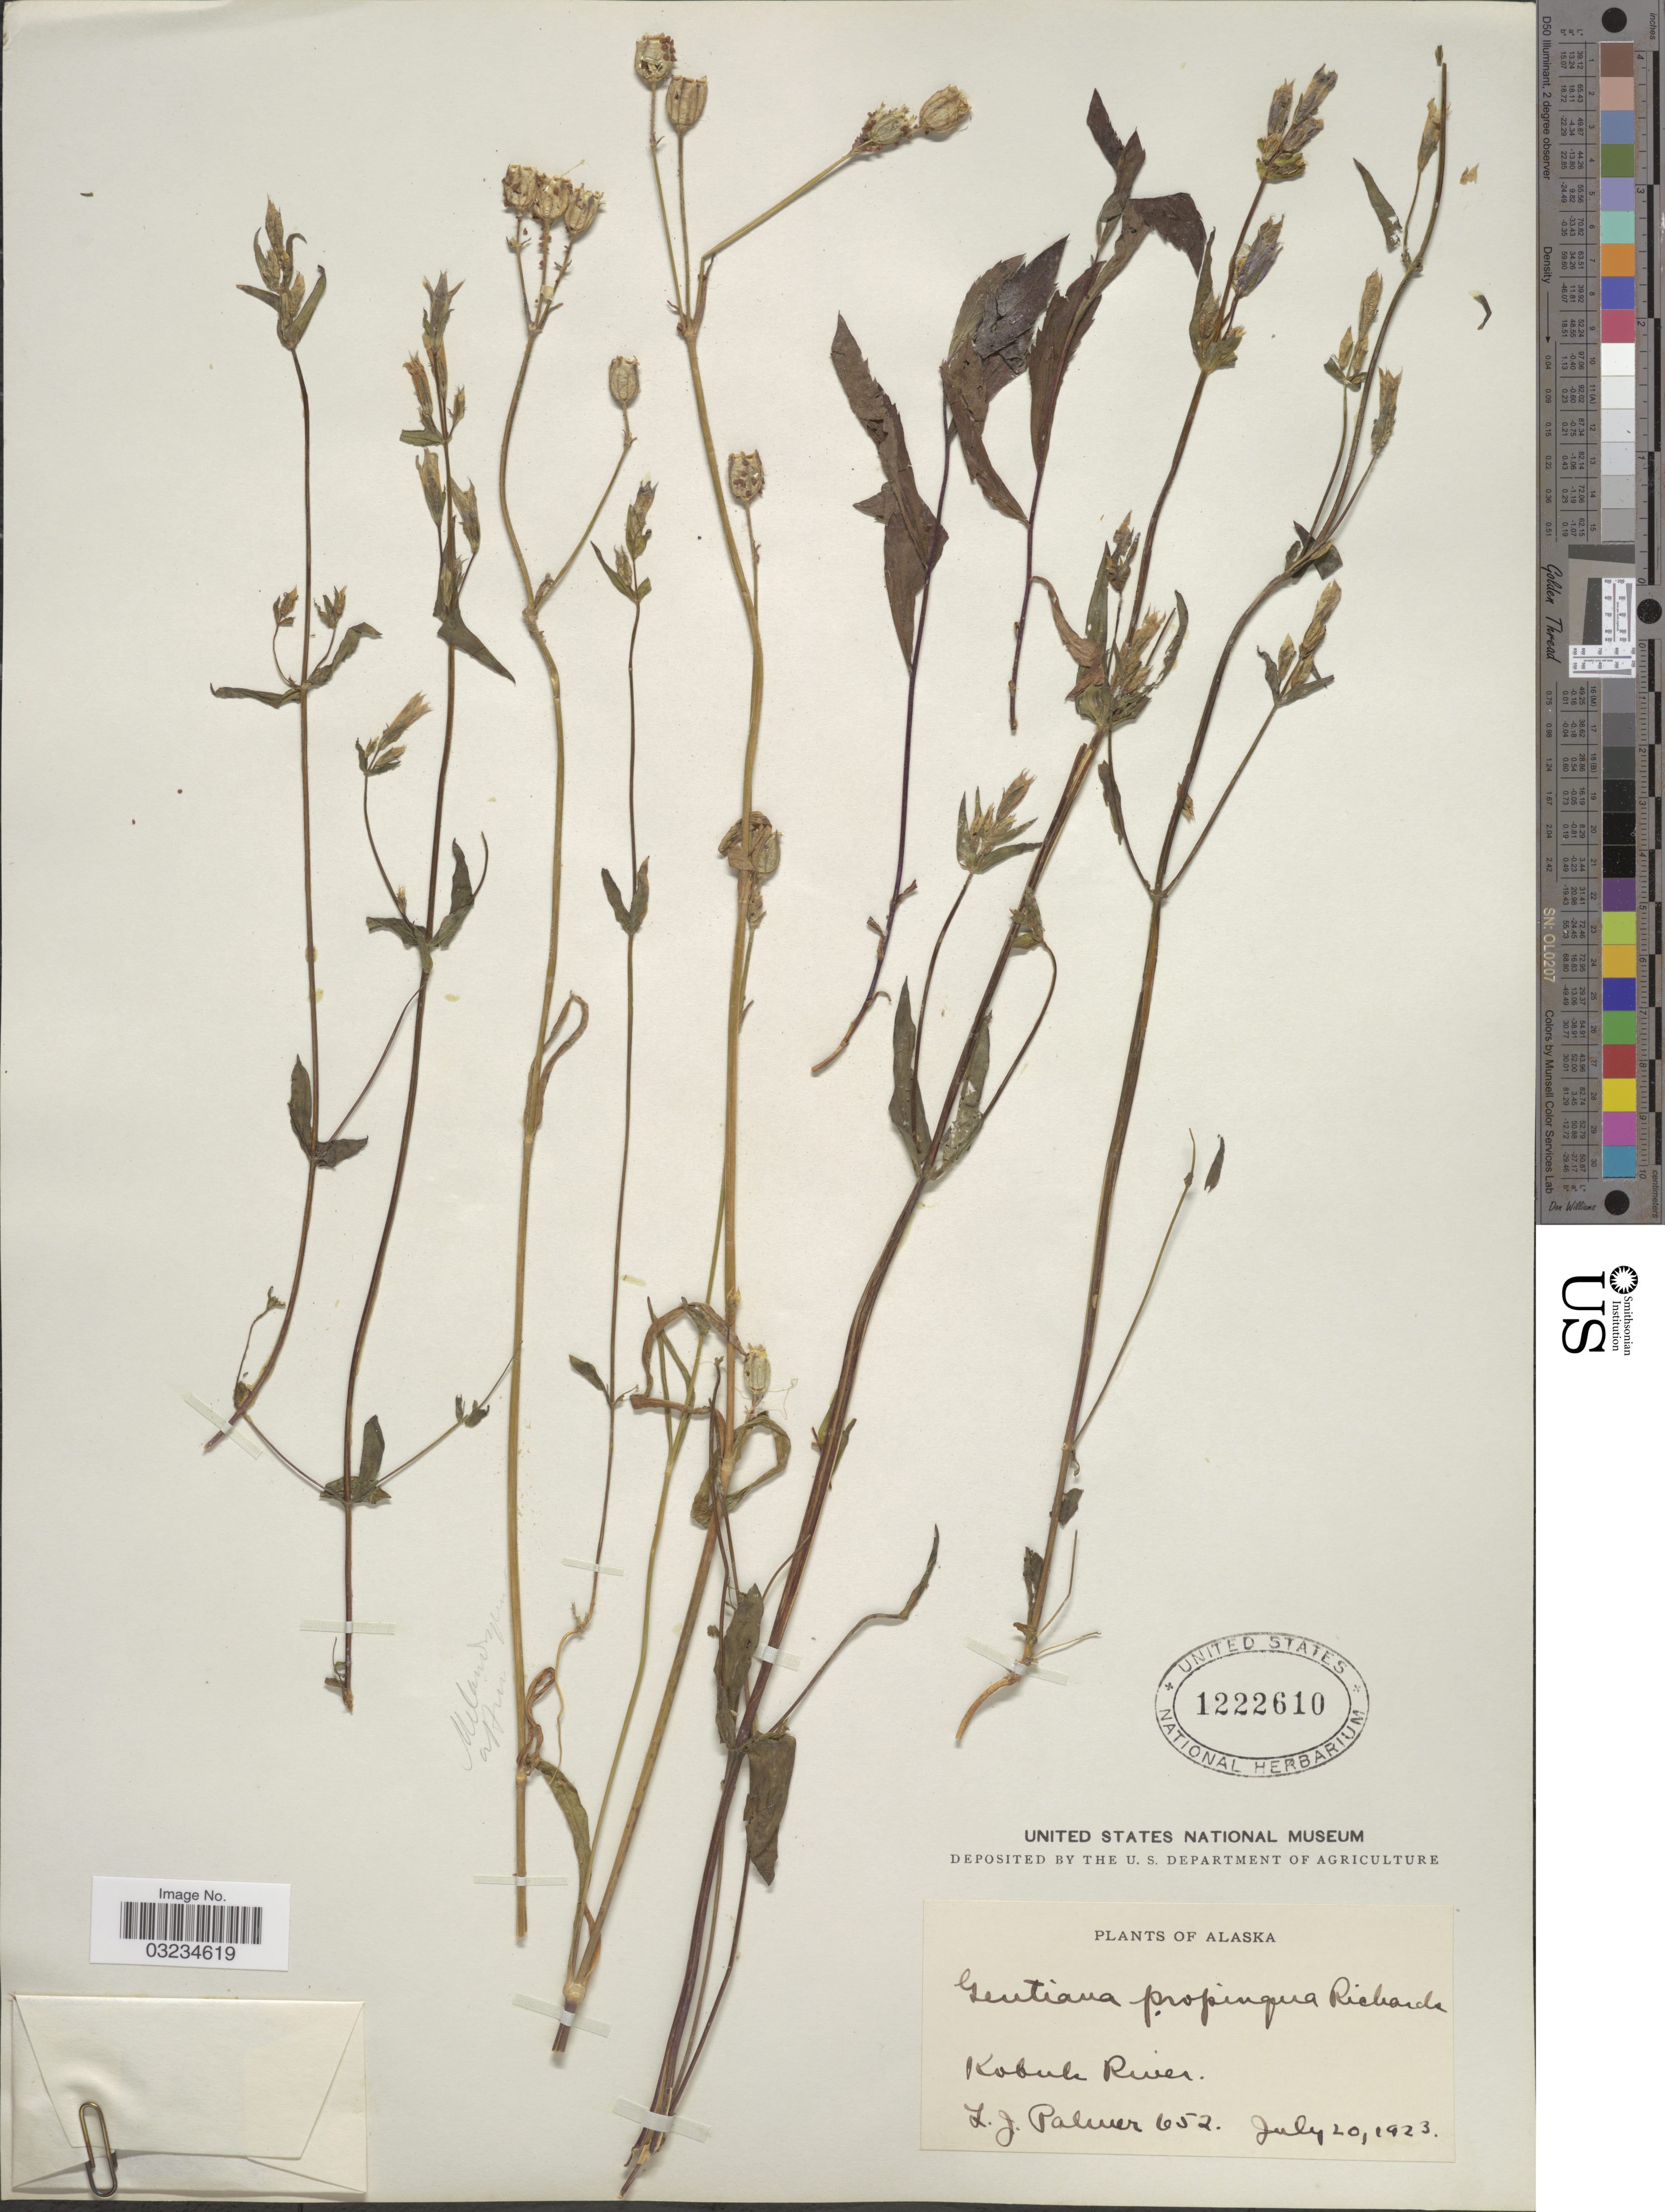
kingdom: Plantae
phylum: Tracheophyta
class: Magnoliopsida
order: Gentianales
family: Gentianaceae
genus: Gentiana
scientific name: Gentiana propinqua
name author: Richards.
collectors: L. J. Palmer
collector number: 652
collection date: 1923-07-20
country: United States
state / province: Alaska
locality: Kobuk River.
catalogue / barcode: US 1222610